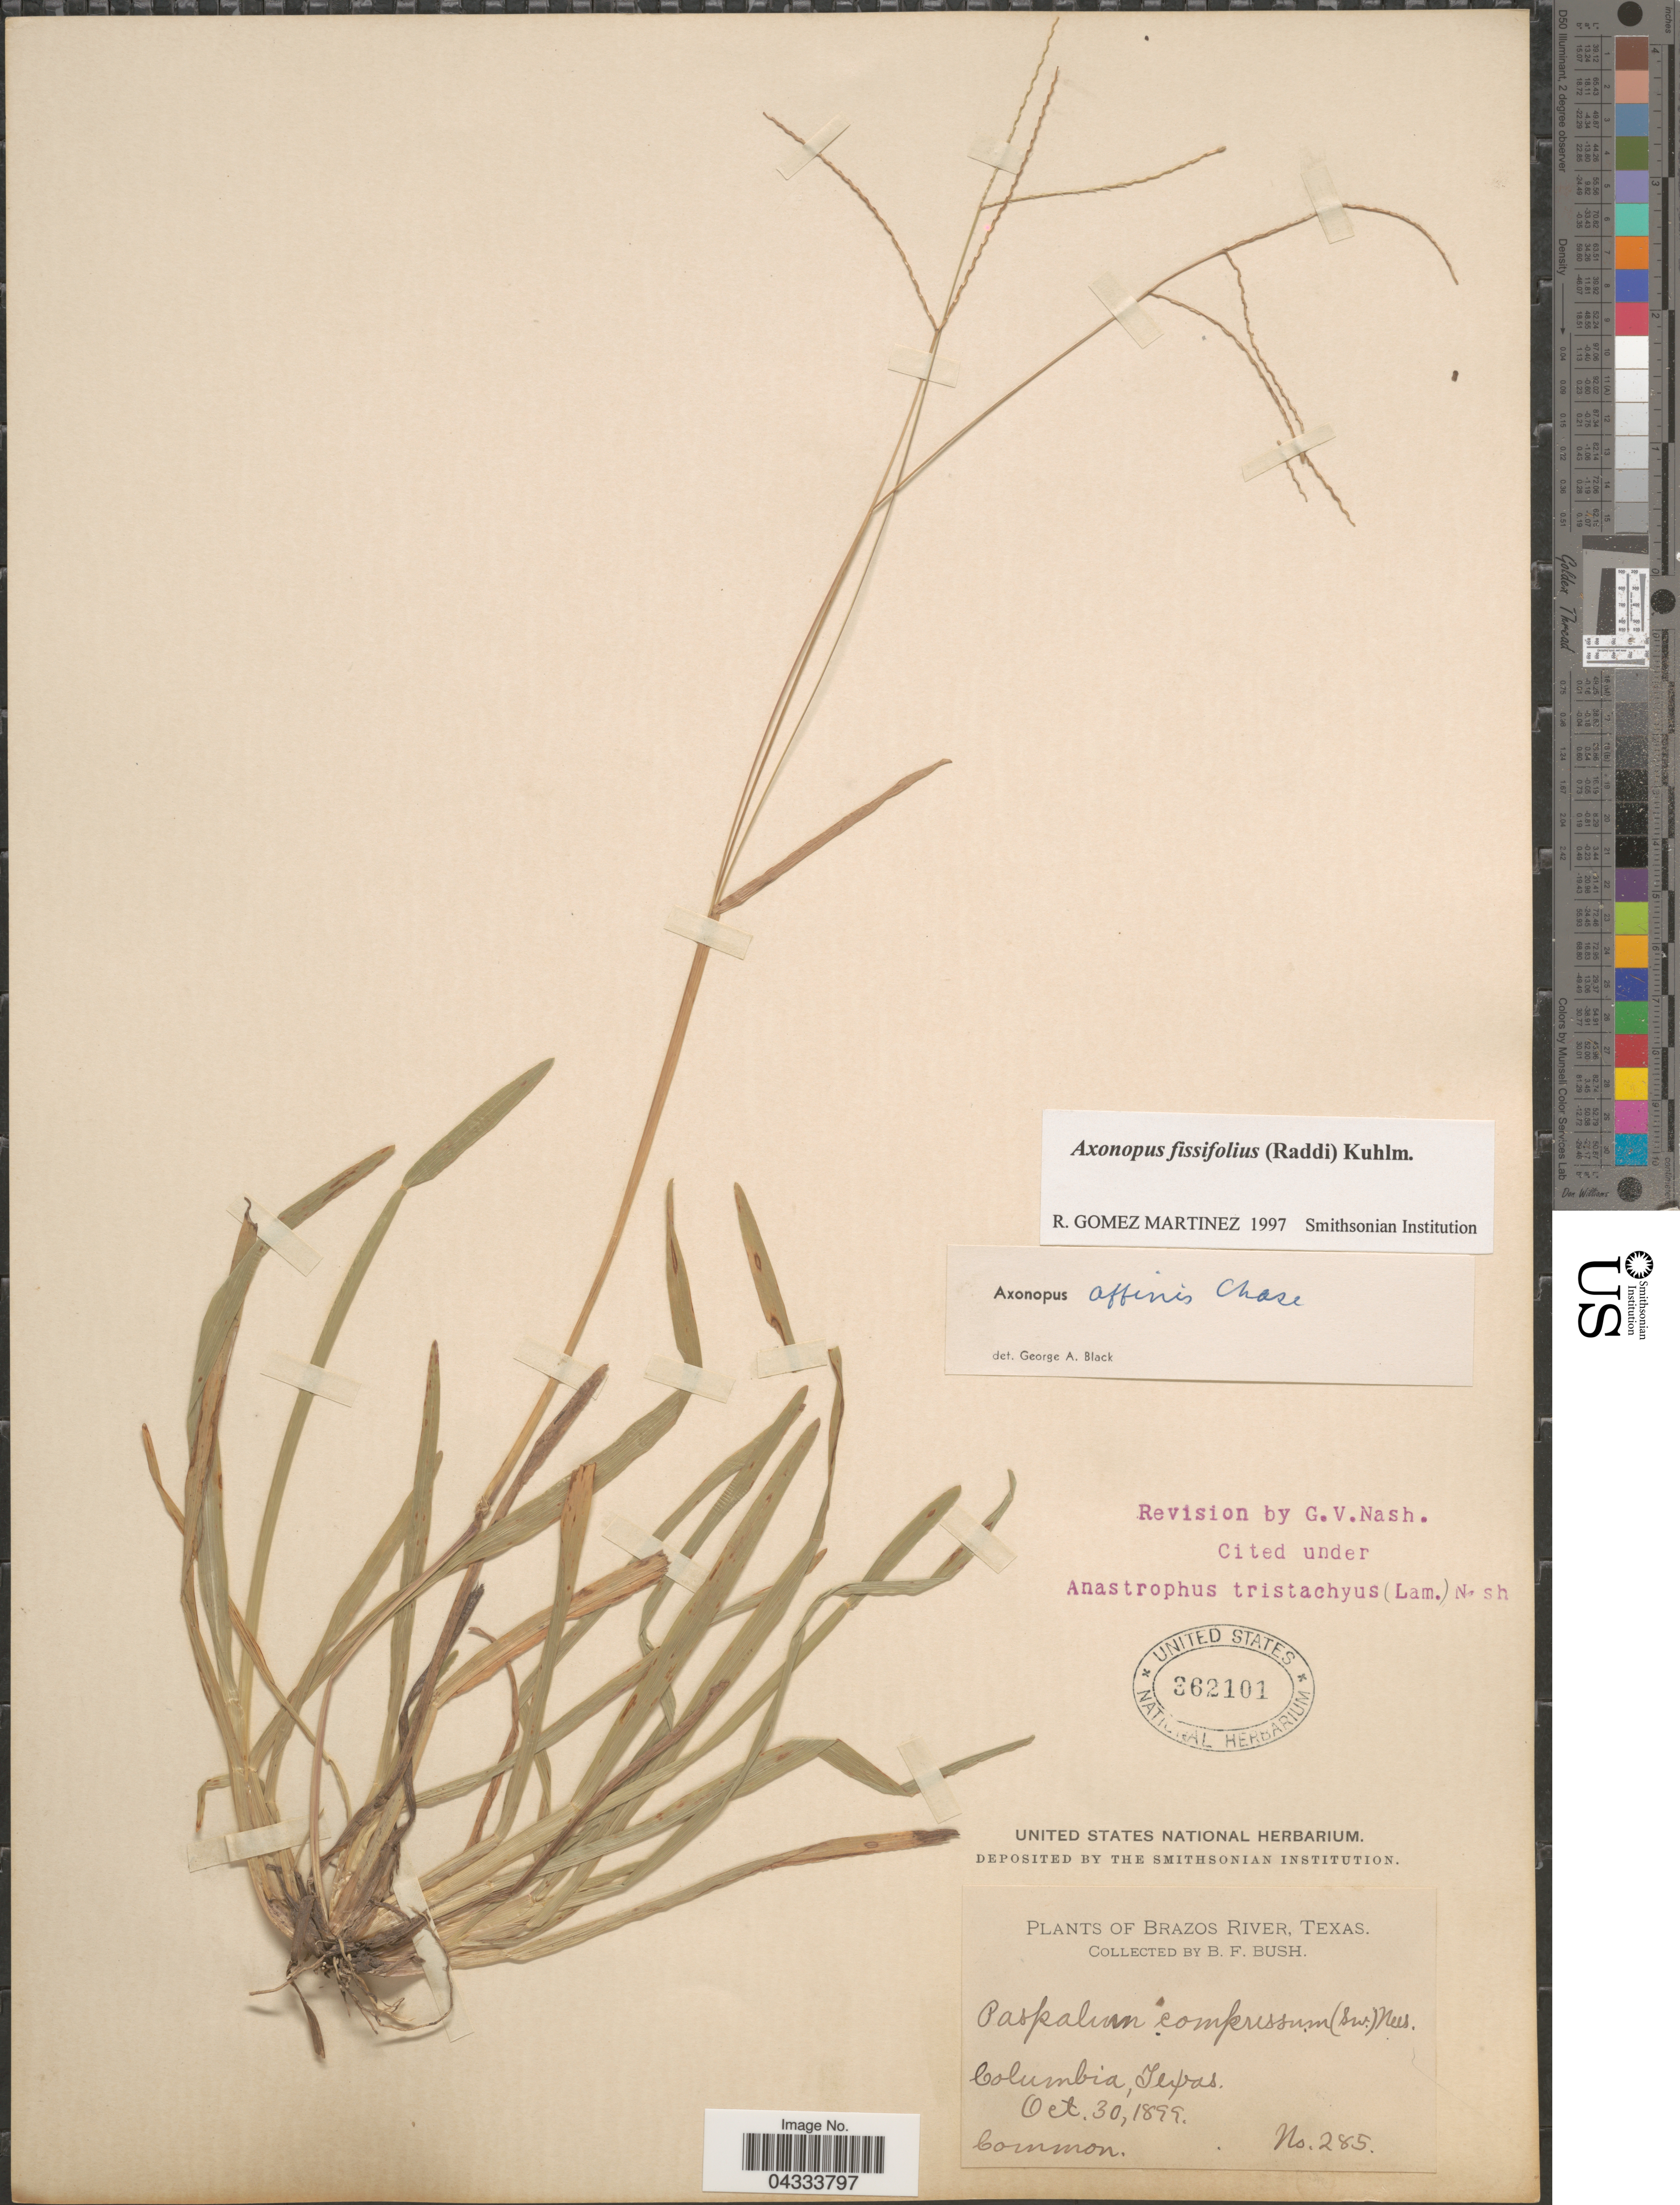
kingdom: Plantae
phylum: Tracheophyta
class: Liliopsida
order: Poales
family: Poaceae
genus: Axonopus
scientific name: Axonopus fissifolius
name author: (Raddi) Kuhlm.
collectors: B. F. Bush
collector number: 285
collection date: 1899-10-30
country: United States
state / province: Texas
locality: Brazos River. Columbia.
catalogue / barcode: US 362101